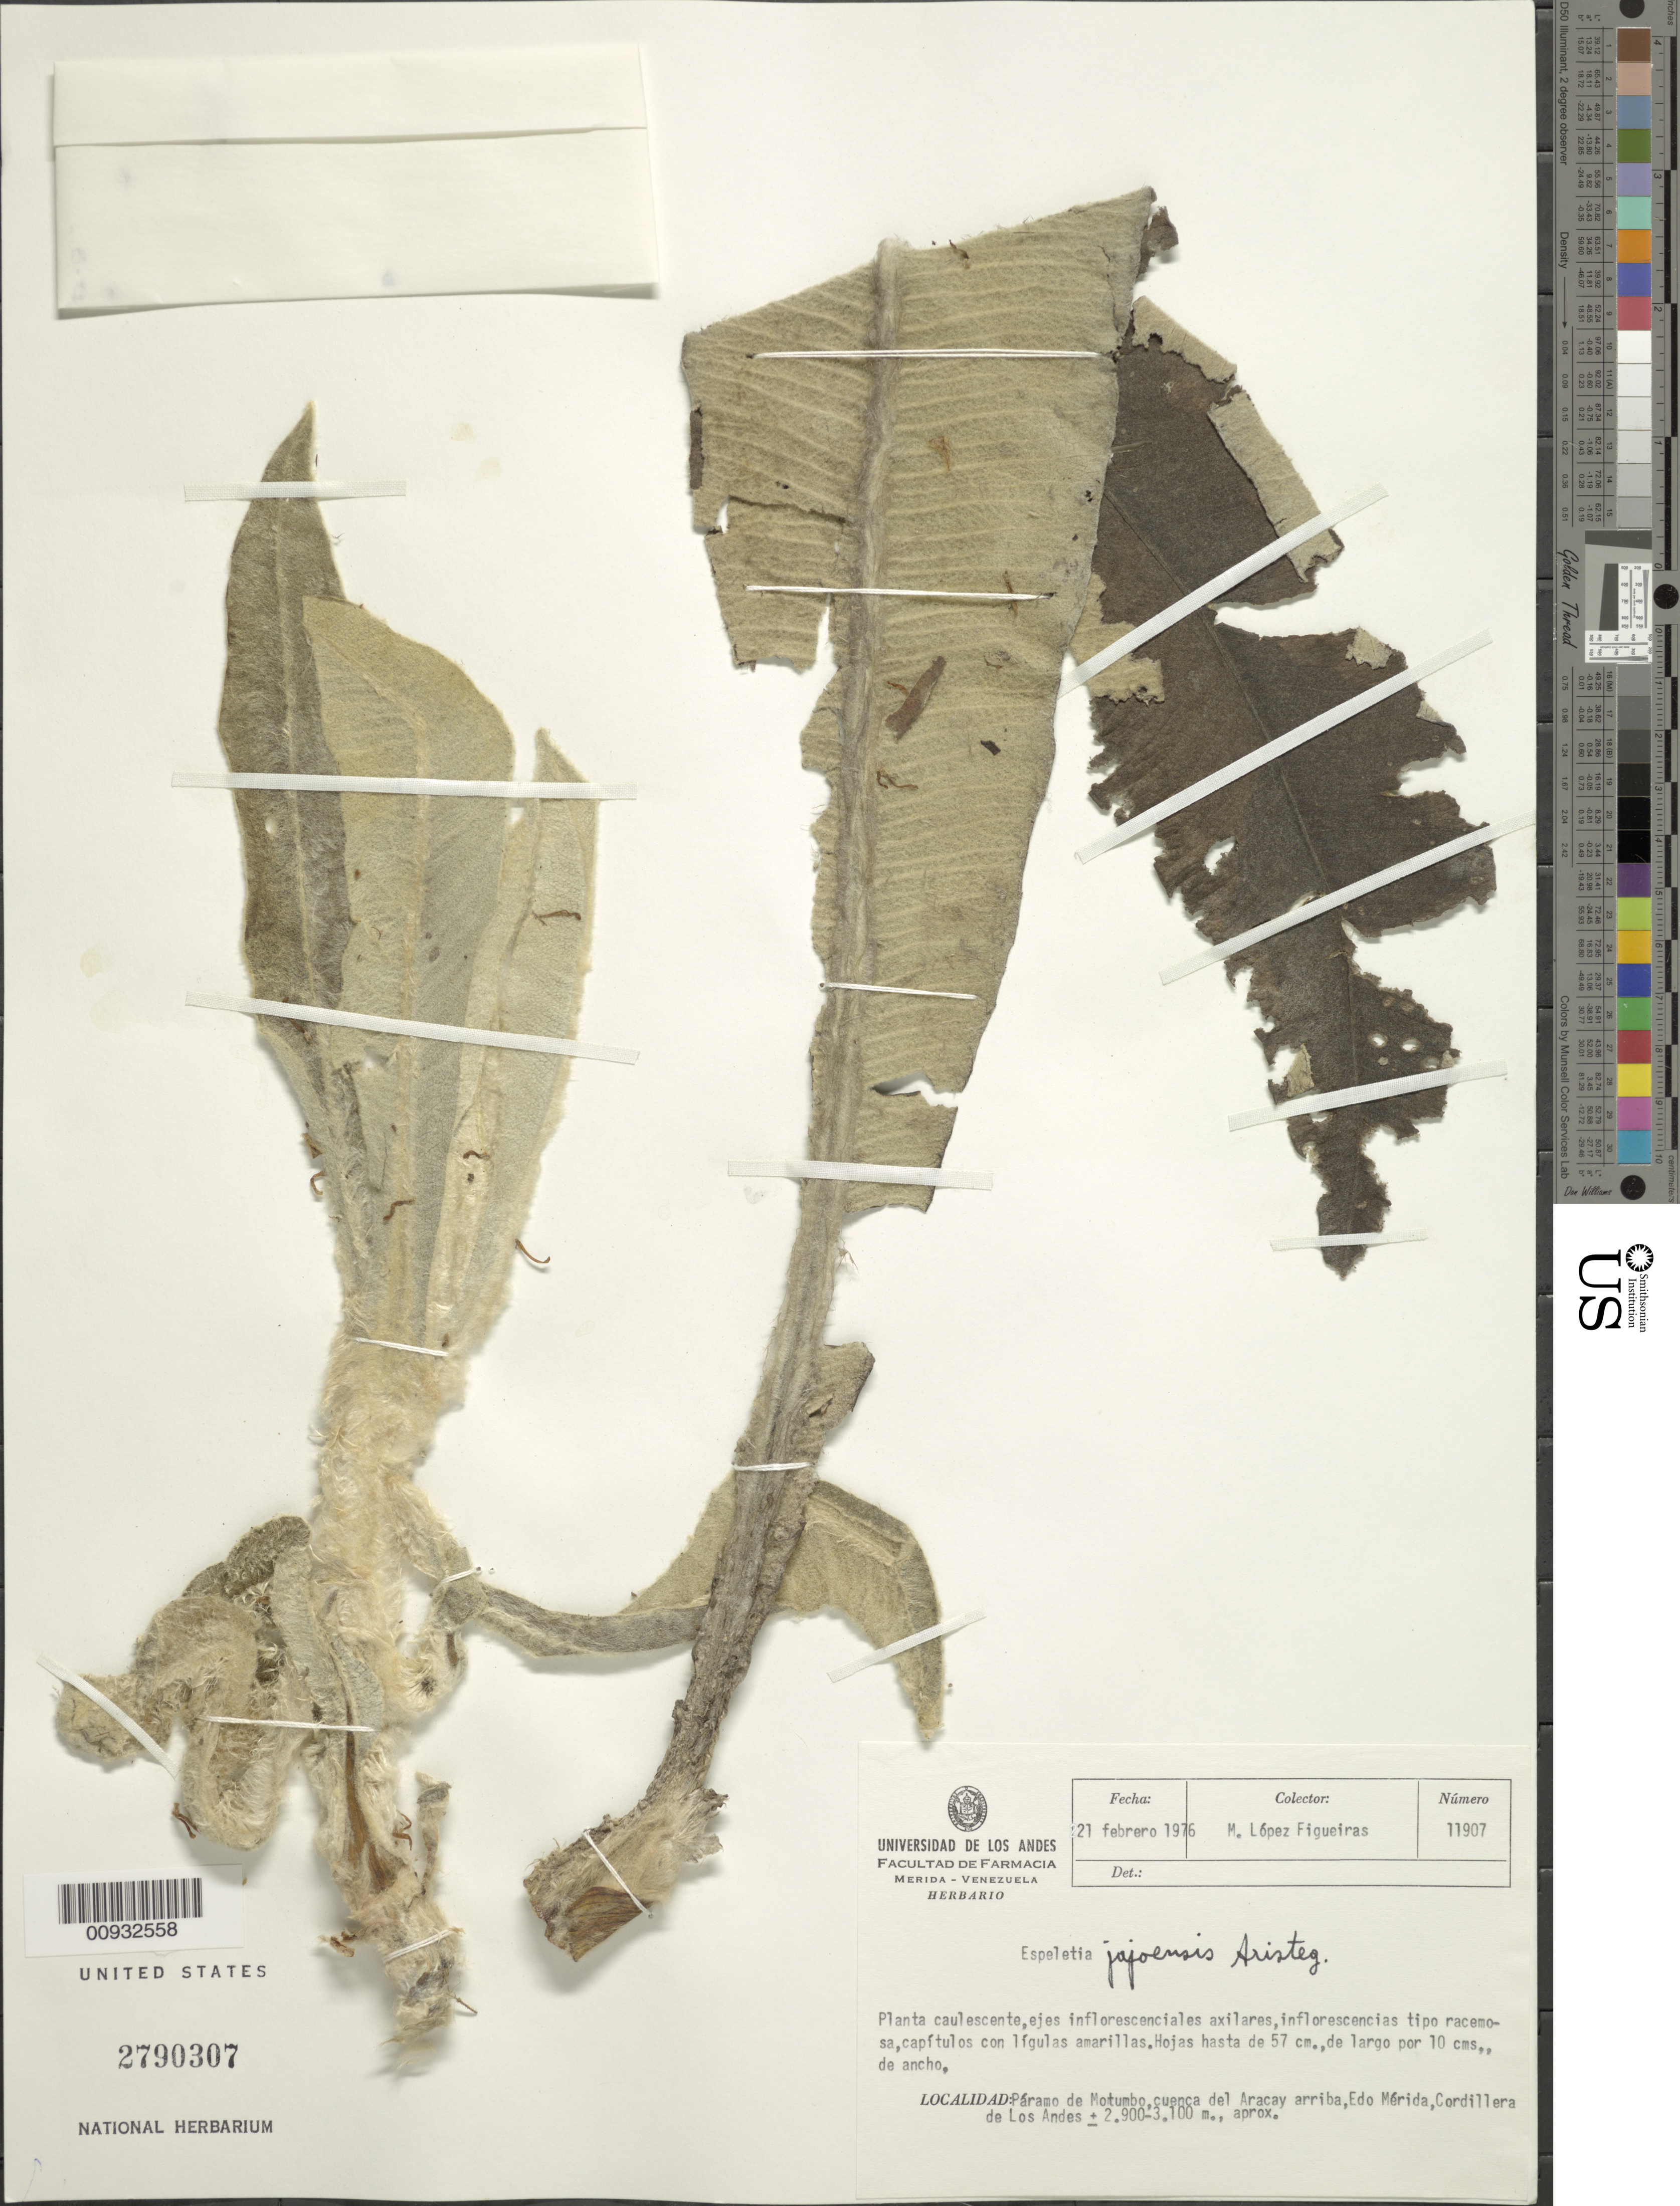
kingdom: Plantae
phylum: Tracheophyta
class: Magnoliopsida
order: Asterales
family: Asteraceae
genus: Espeletia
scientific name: Espeletia jajoensis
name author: Aristeg.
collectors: M. López Figueiras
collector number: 11907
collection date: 1976-02-21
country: Venezuela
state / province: Mérida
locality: Paramo de Motumbo, cuenca del Aracay arriba, Cordillera de los Andes.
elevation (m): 2900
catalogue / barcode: US 2790307